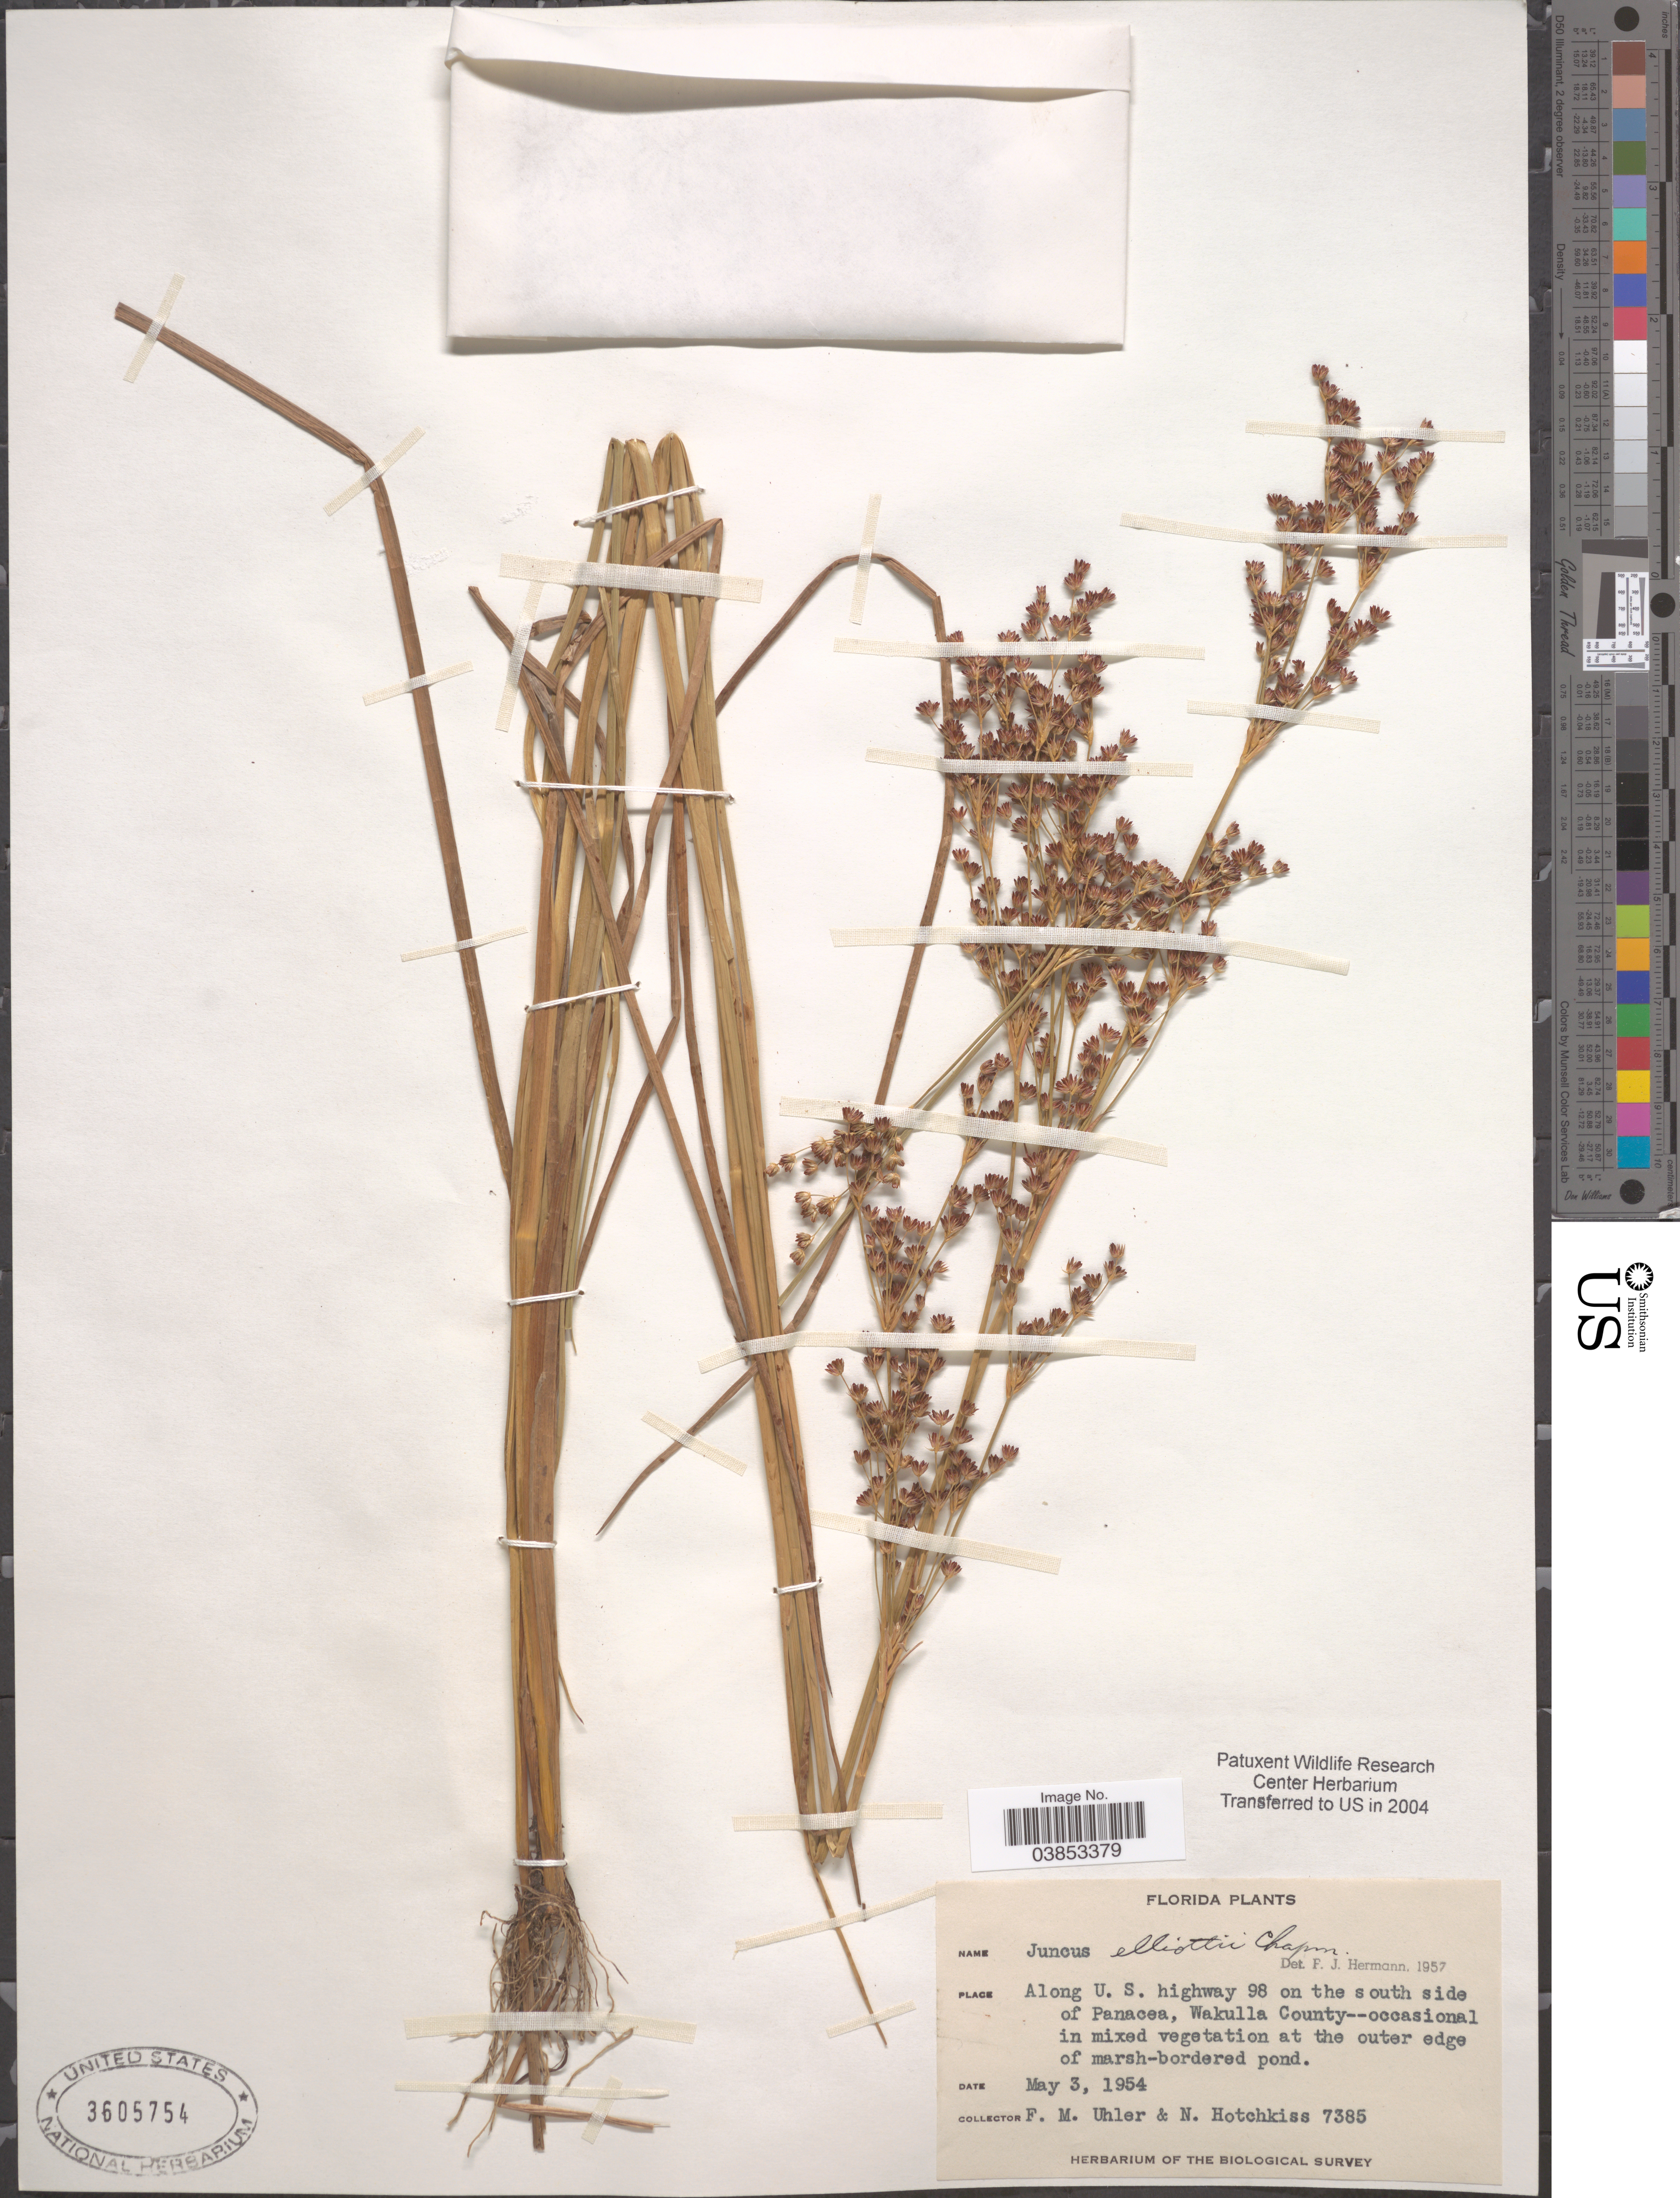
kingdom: Plantae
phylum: Tracheophyta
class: Liliopsida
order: Poales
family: Juncaceae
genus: Juncus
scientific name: Juncus elliottii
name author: Chapm.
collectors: F. M. Uhler & N. Hotchkiss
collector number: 7385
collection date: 1954-05-03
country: United States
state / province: Florida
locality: Along U. S. highway 98 on the south side of Panacea, Wakulla County.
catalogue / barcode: US 3605754